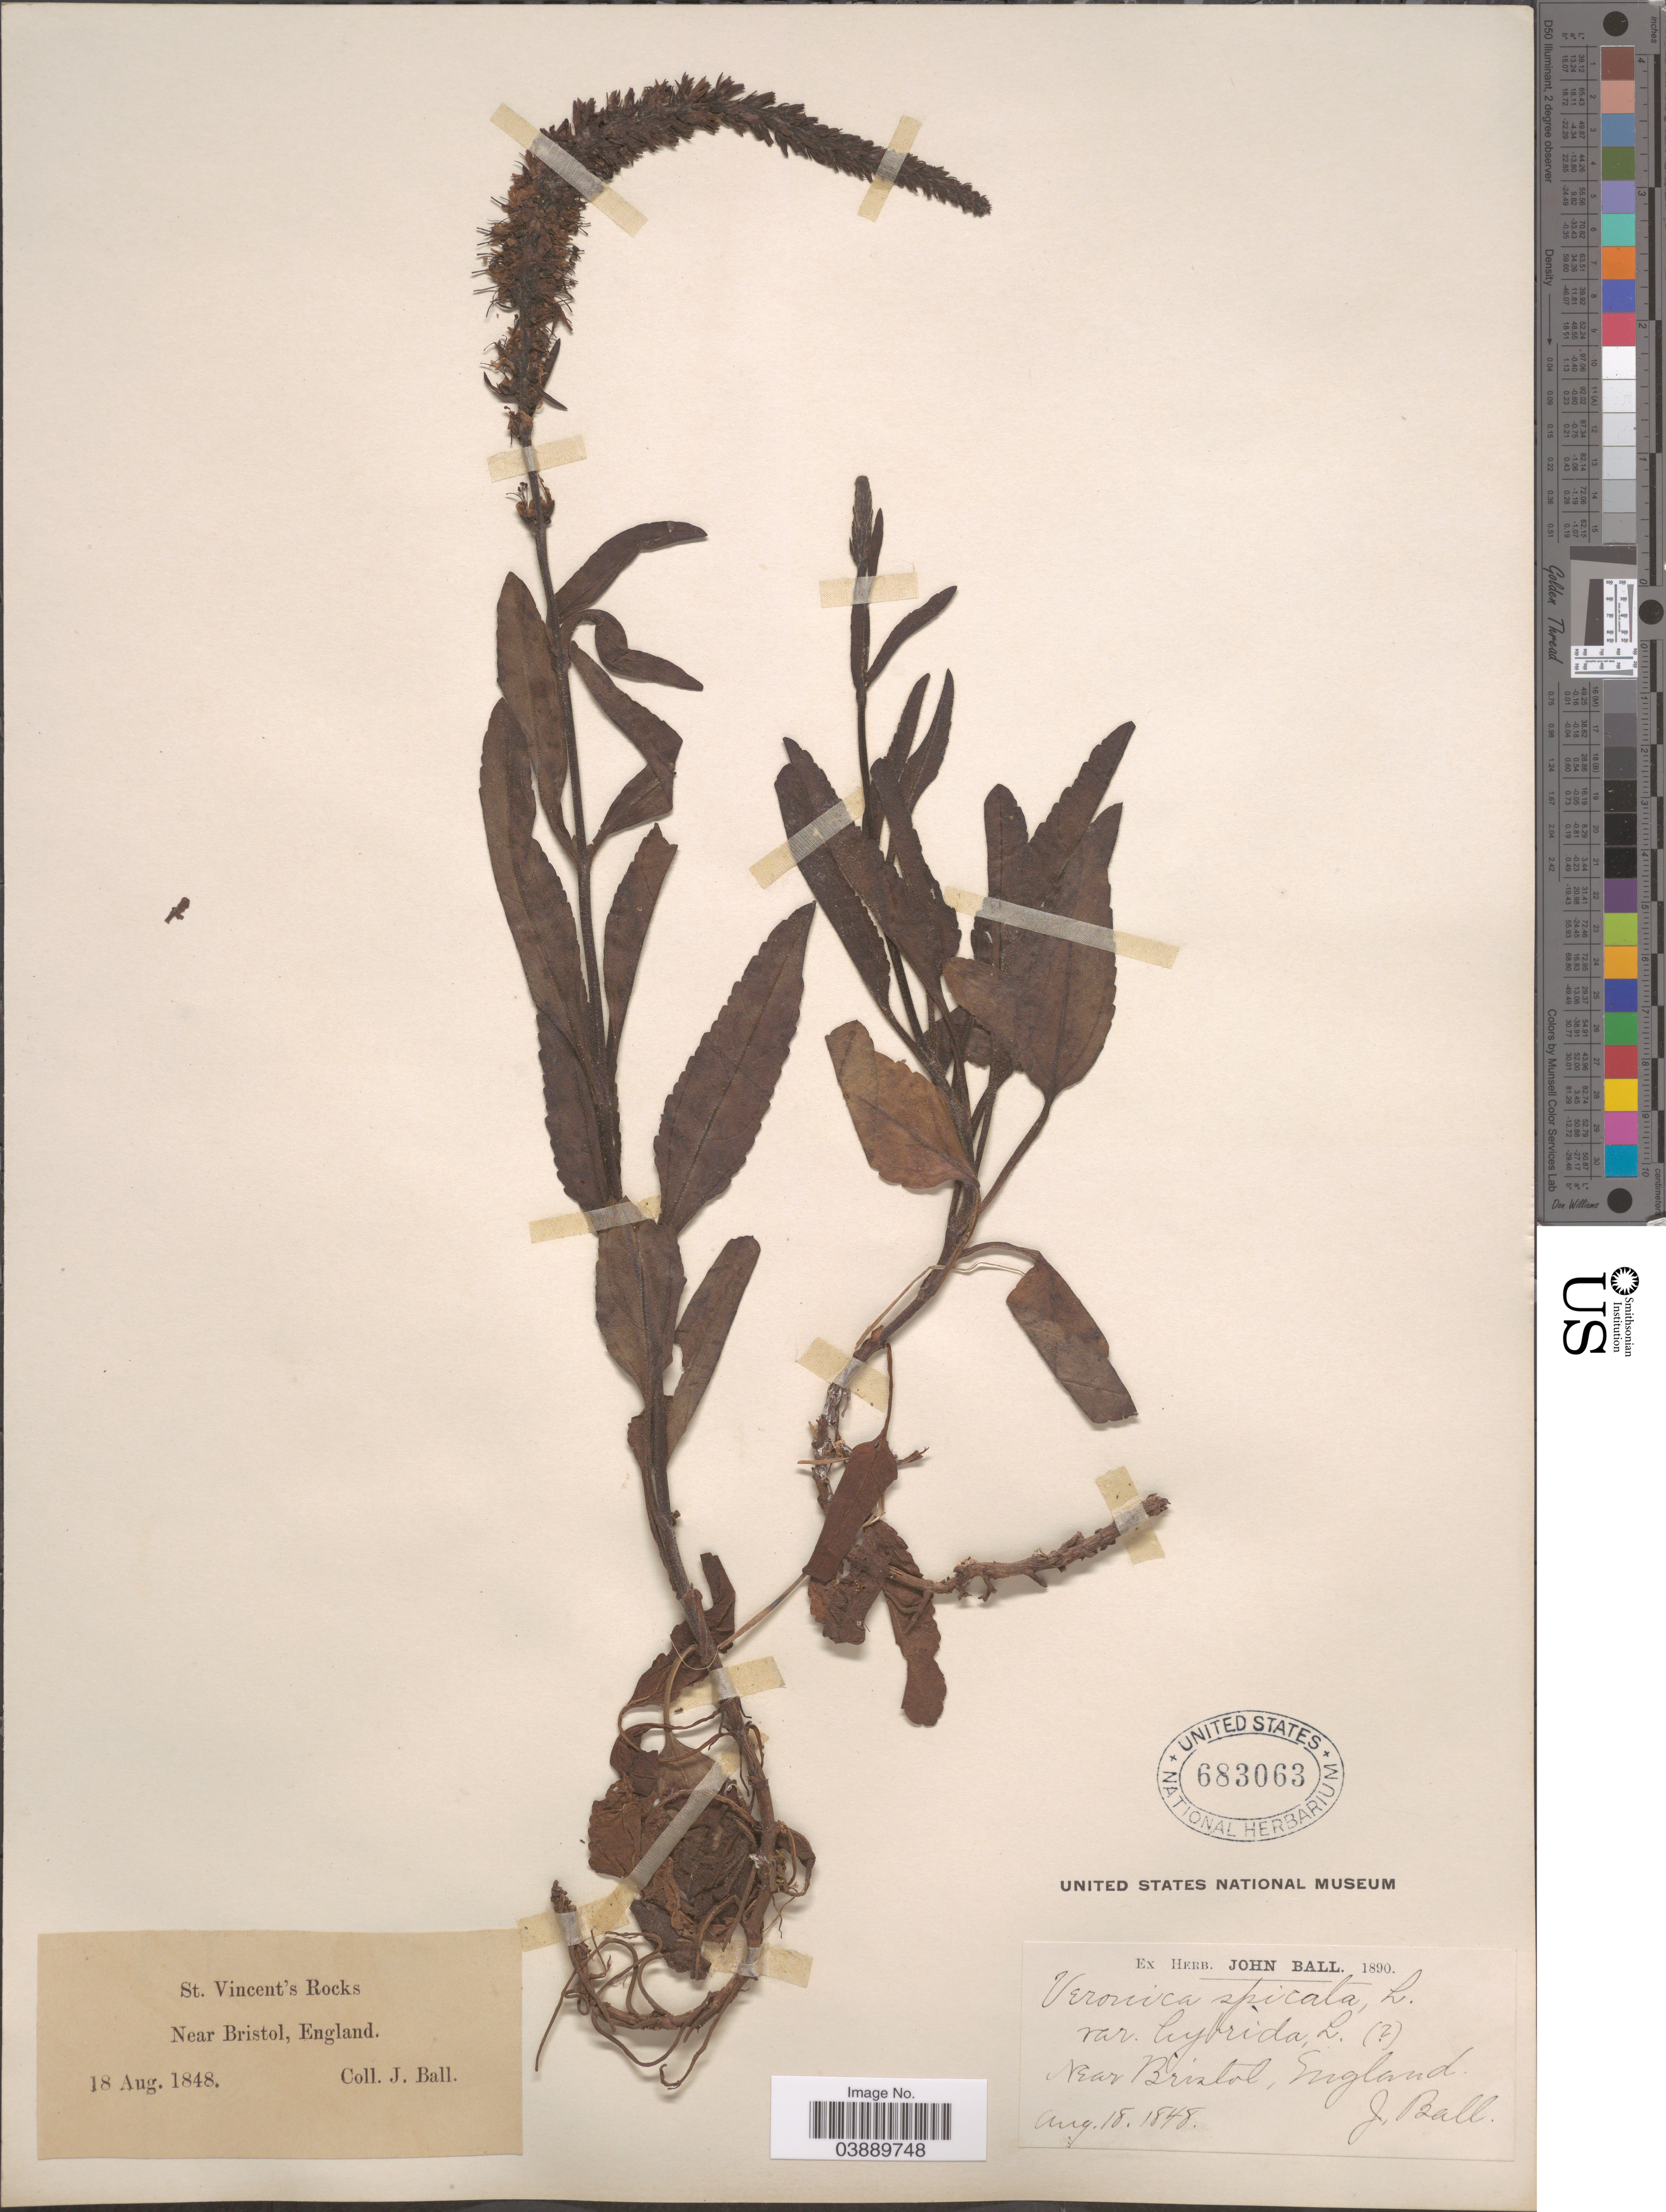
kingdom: Plantae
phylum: Tracheophyta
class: Magnoliopsida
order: Lamiales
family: Plantaginaceae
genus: Veronica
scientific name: Veronica spicata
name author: L.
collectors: J. Ball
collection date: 1848-08-18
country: United Kingdom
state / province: England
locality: St. Vincent's Rocks. Near Bristol.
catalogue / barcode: US 683063